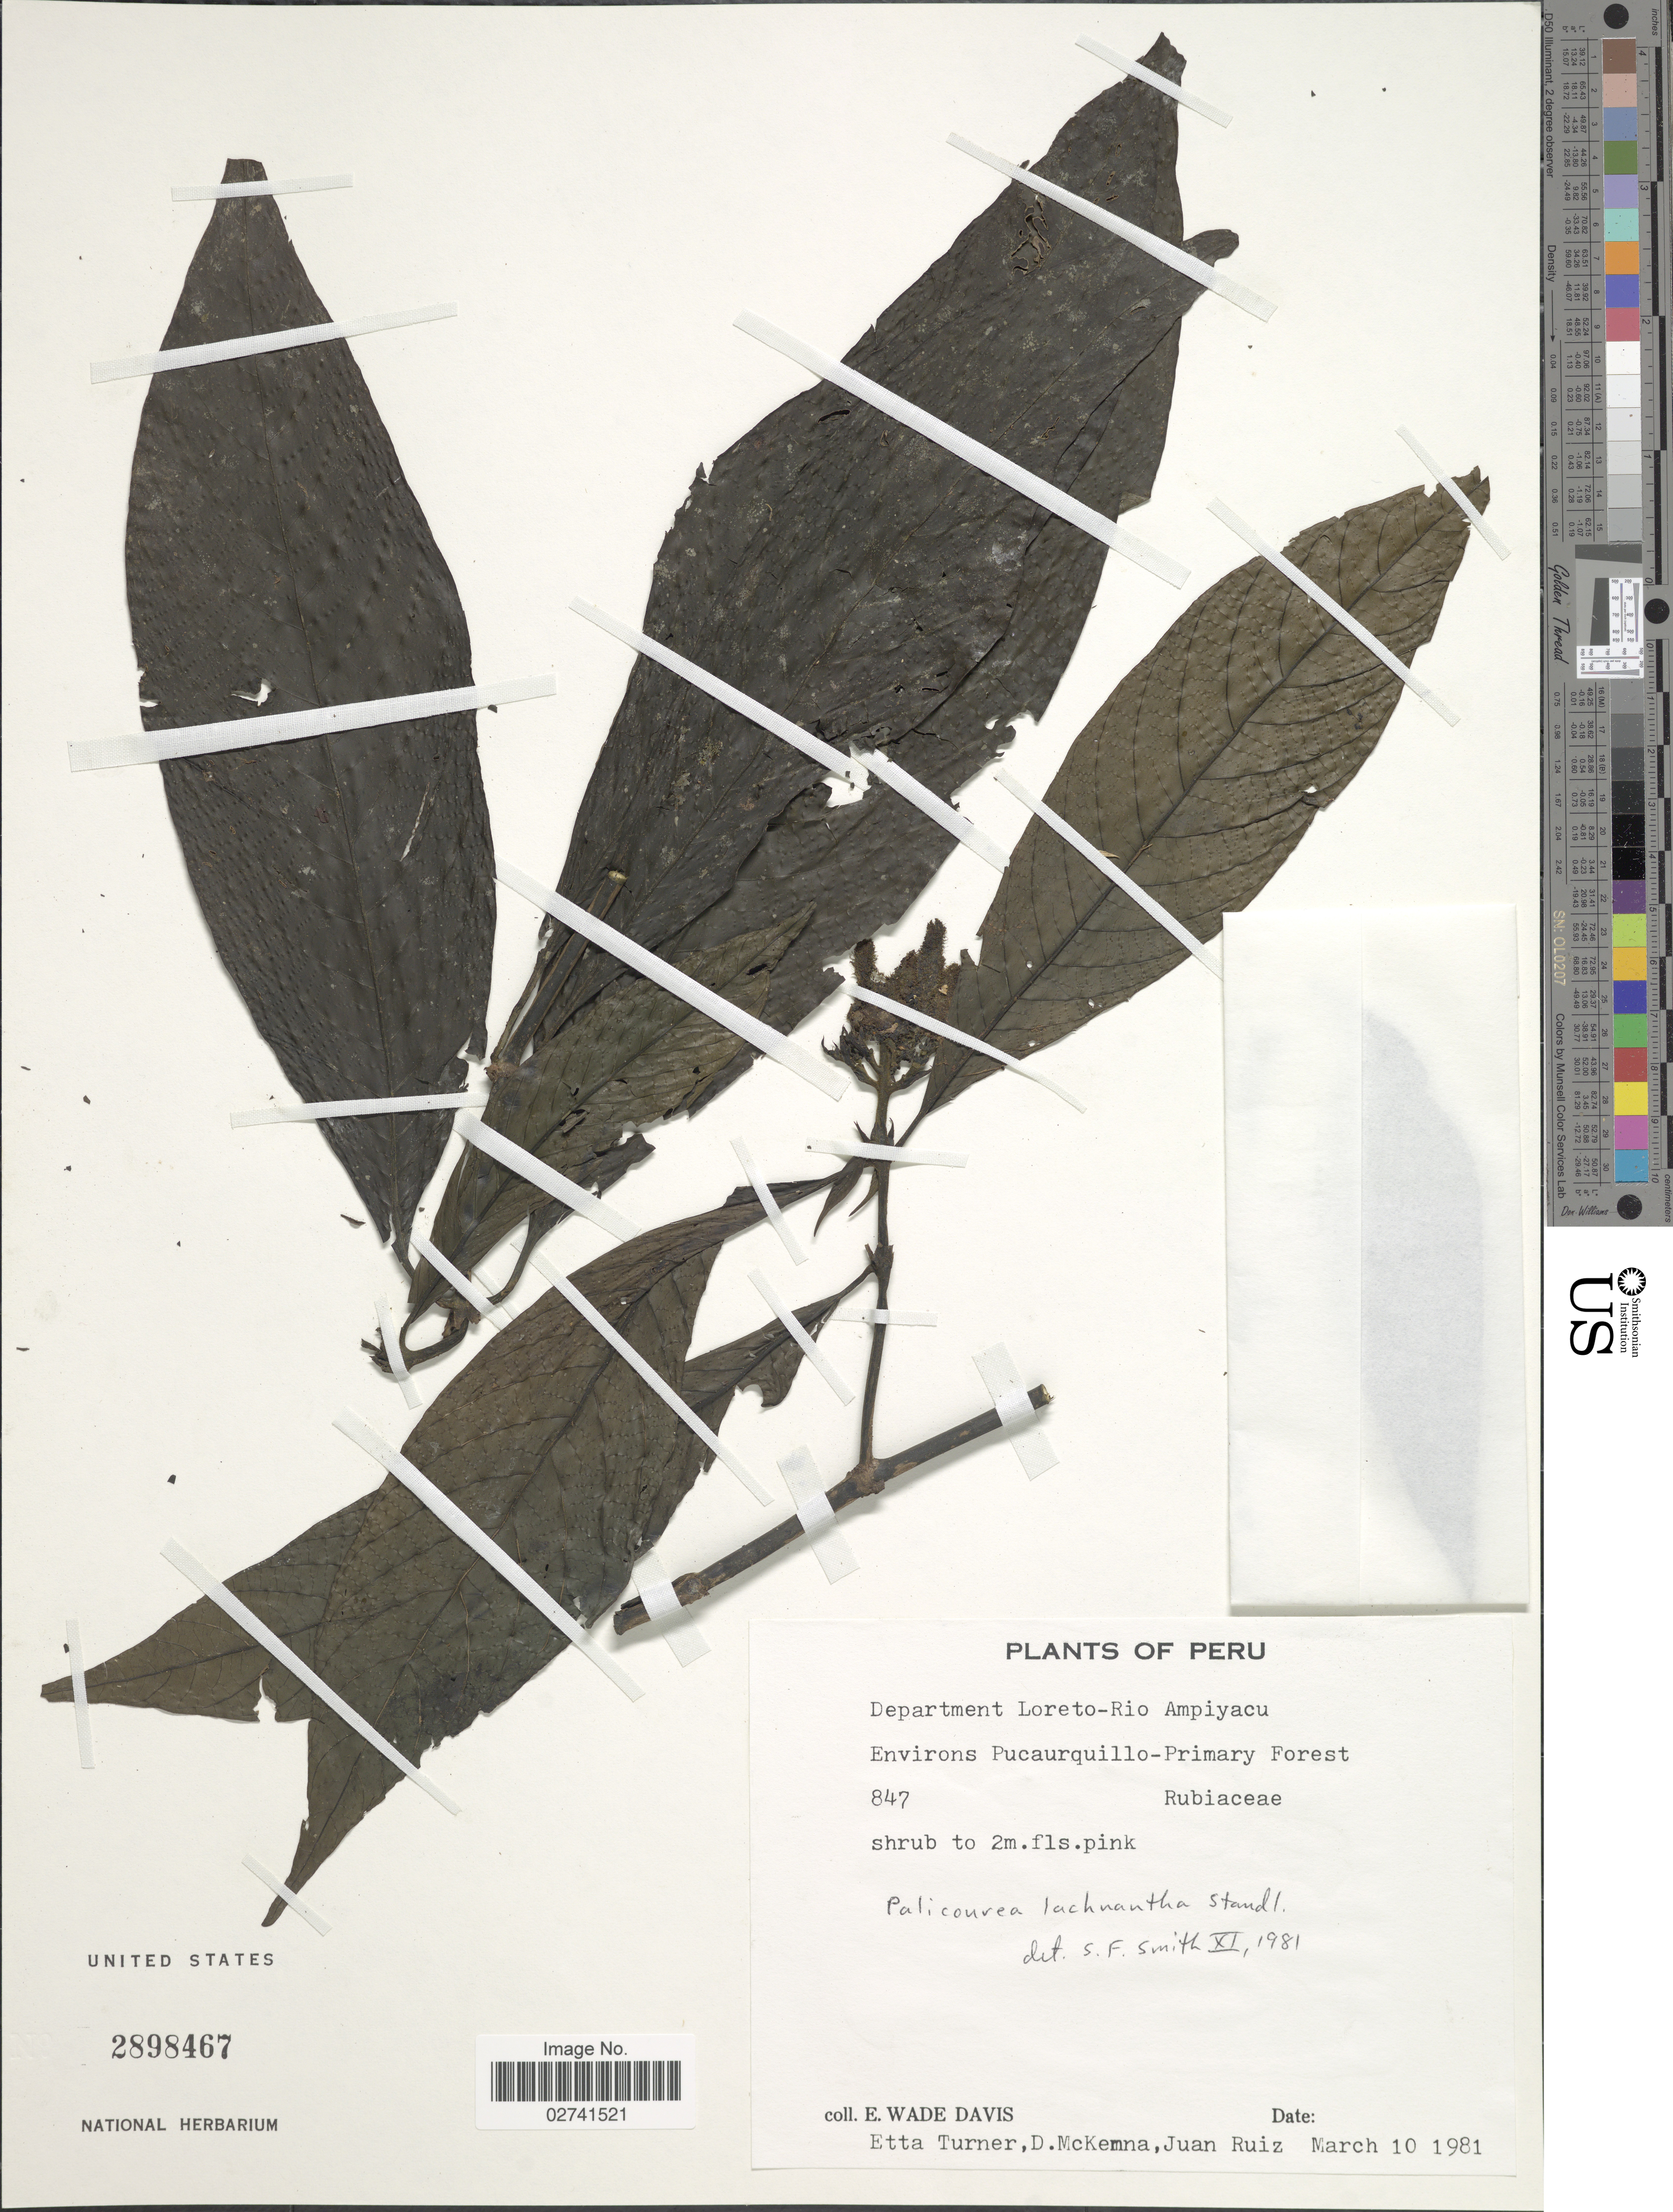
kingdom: Plantae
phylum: Tracheophyta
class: Magnoliopsida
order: Gentianales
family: Rubiaceae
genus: Palicourea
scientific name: Palicourea lachnantha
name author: Standl.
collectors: E. W. Davis, E. Turner, D. McKenna & J. Ruiz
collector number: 847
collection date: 1981-03-10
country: Peru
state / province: Loreto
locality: Department Loreto-Rio Ampiyacu, Environs Pucaurquillo-Primary Forest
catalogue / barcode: US 2898467